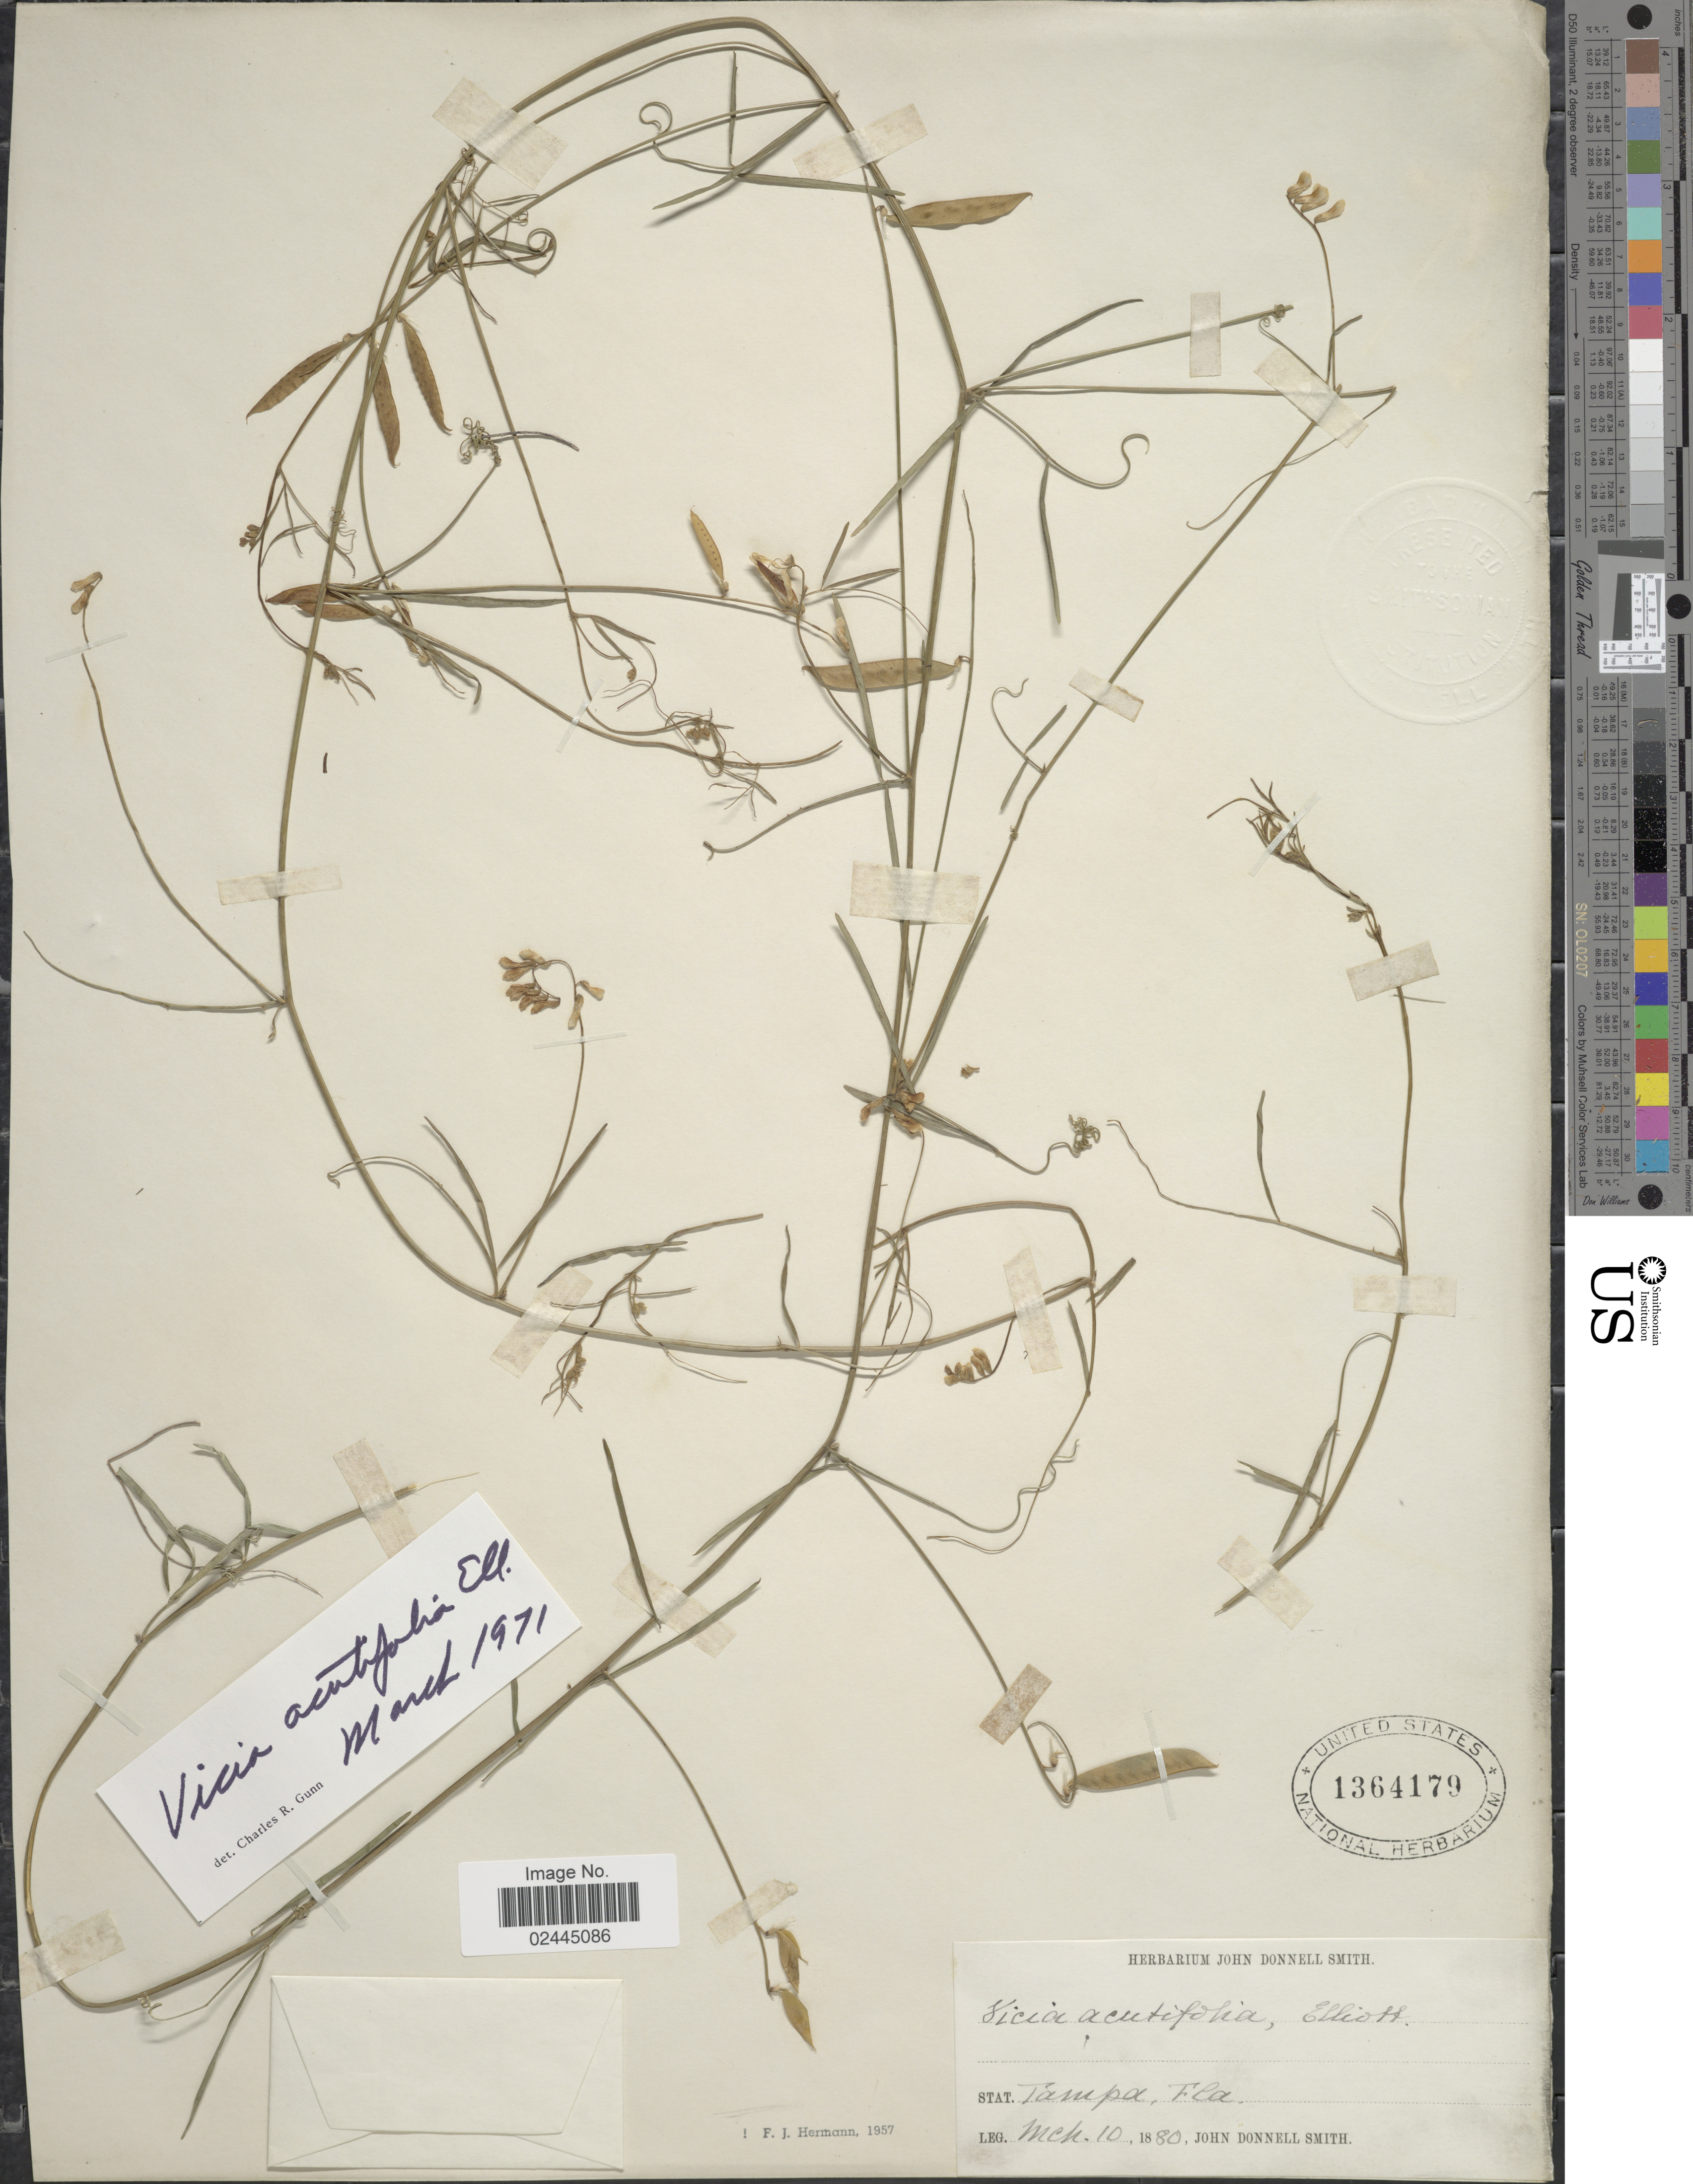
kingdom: Plantae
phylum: Tracheophyta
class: Magnoliopsida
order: Fabales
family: Fabaceae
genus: Vicia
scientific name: Vicia acutifolia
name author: Elliott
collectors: J. Donnell Smith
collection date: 1880-03-10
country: United States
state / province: Florida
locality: Tampa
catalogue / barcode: US 1364179